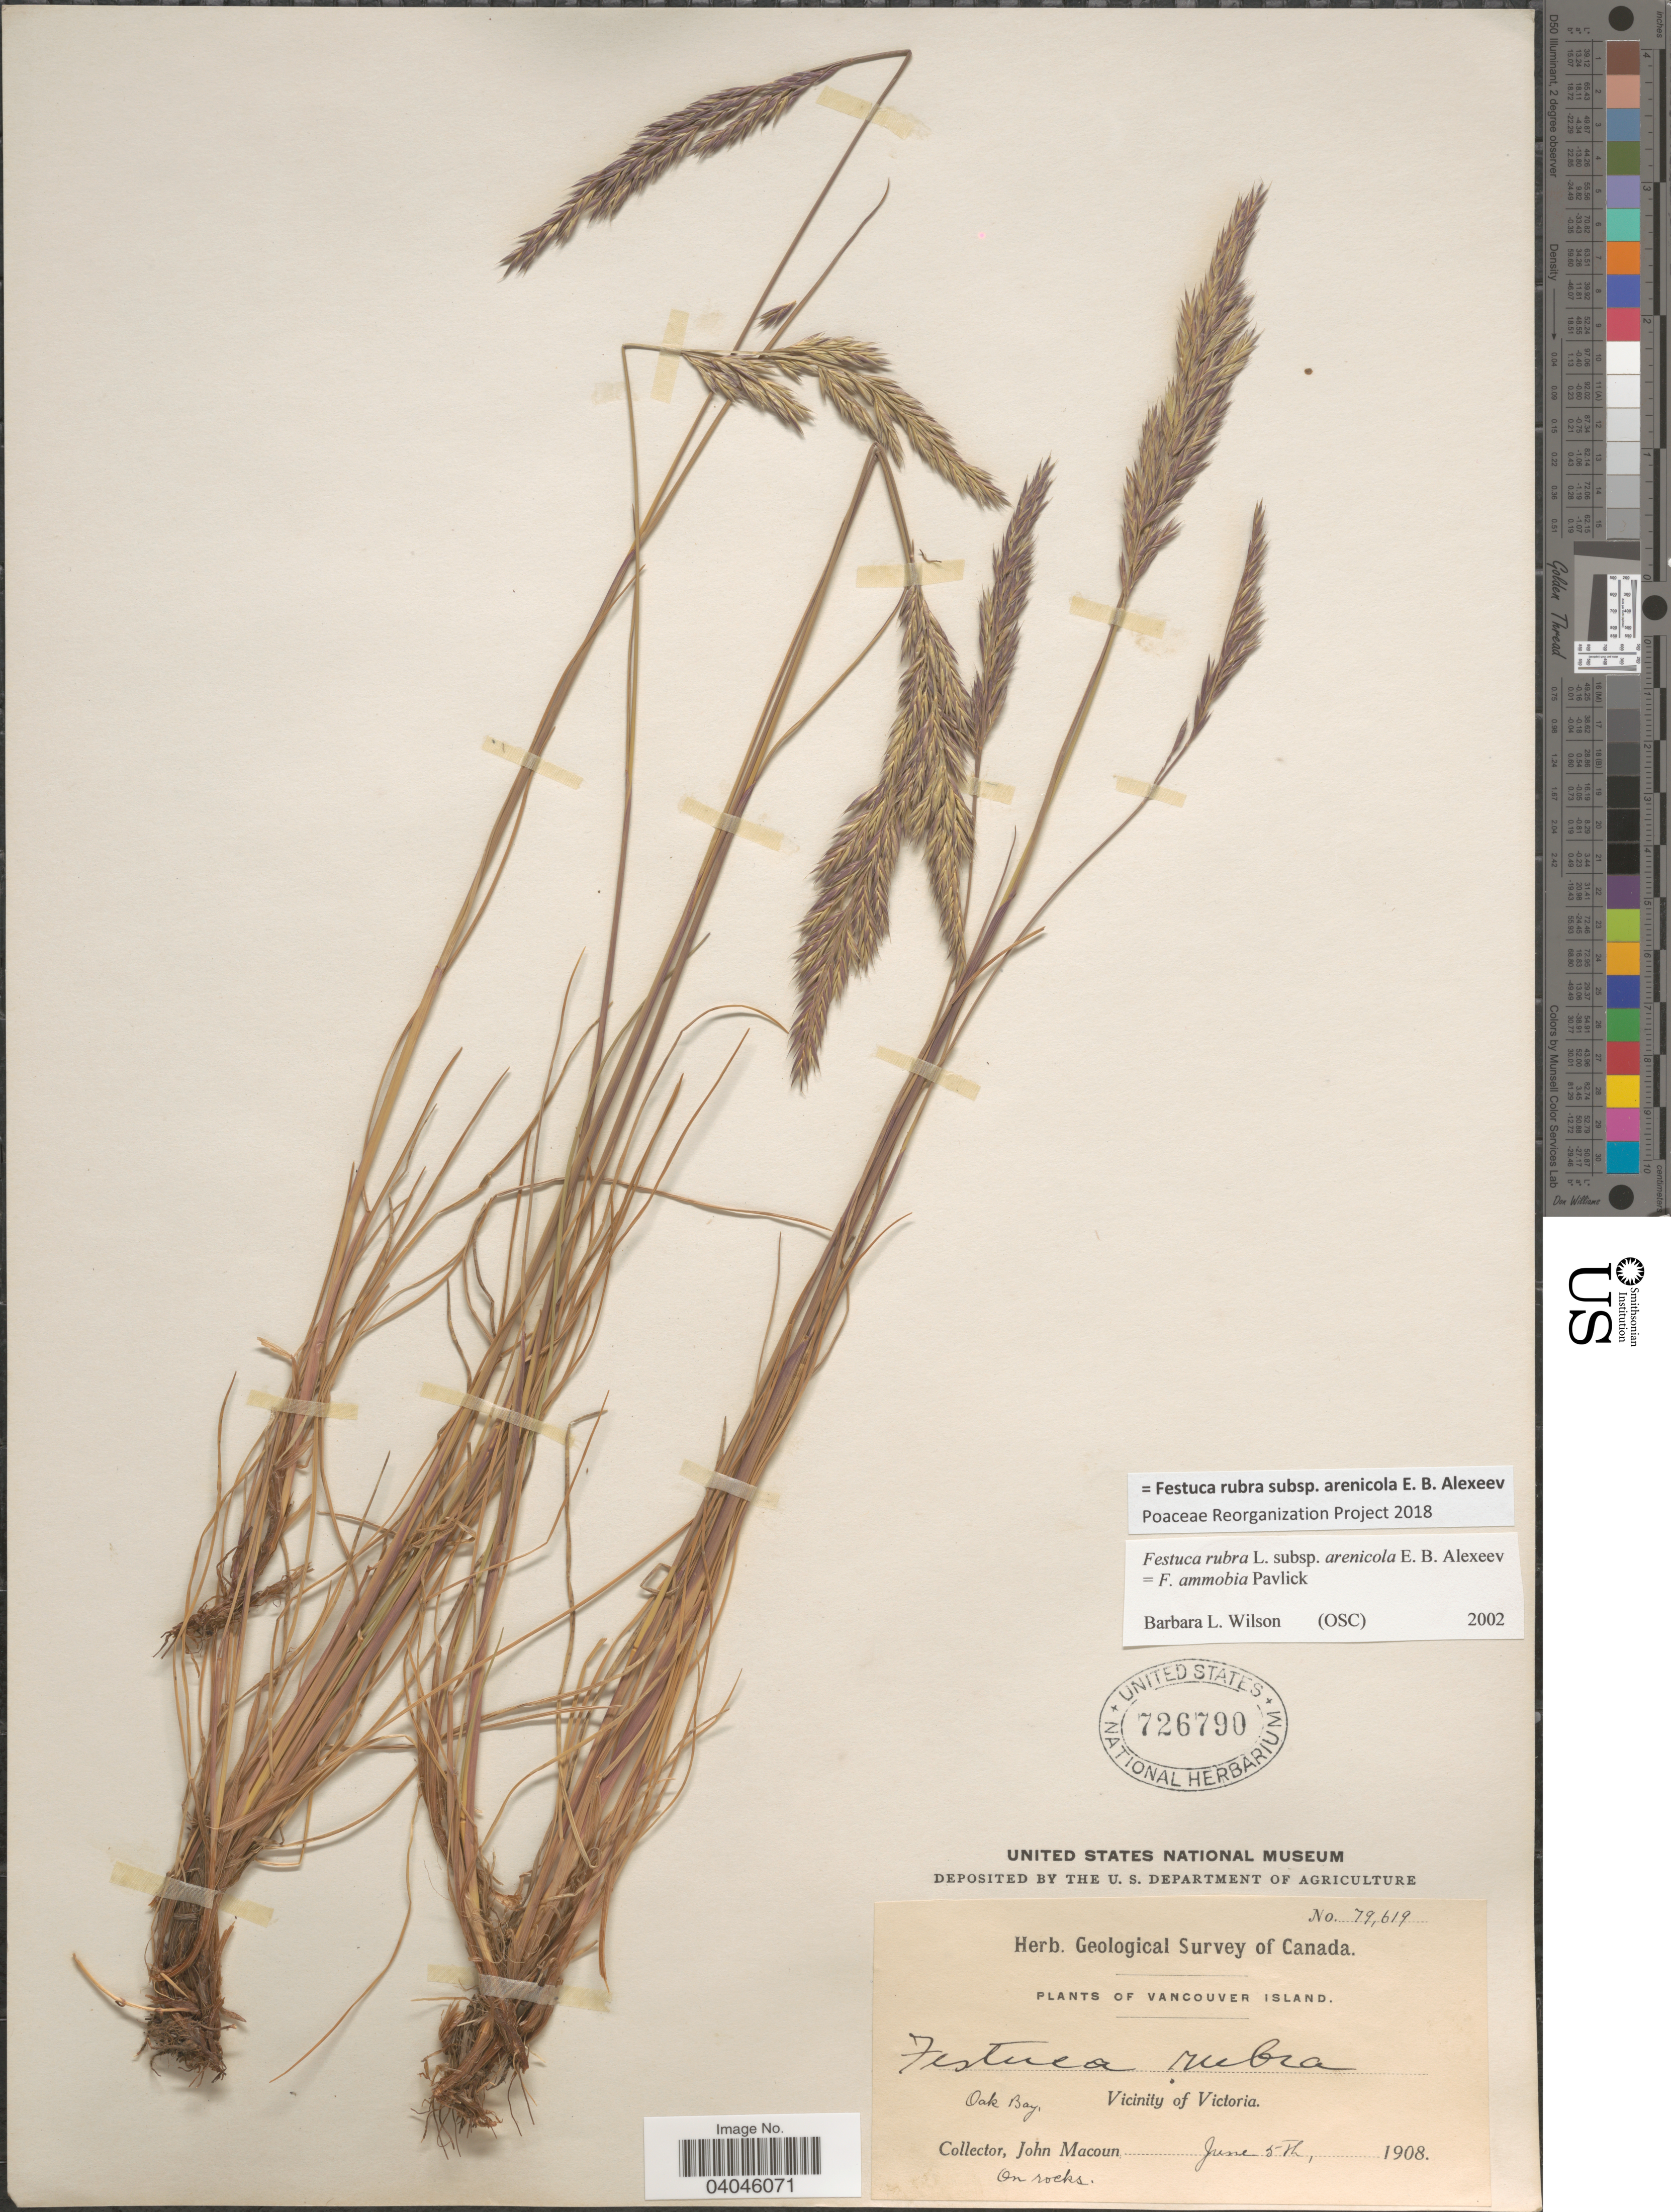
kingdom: Plantae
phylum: Tracheophyta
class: Liliopsida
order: Poales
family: Poaceae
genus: Festuca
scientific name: Festuca rubra subsp. arenicola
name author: E.B. Alexeev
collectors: J. Macoun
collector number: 79619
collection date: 1908-06-05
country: Canada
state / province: British Columbia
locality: Vancouver Island. Oak Bay. Vicinity of Victoria.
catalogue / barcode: US 726790